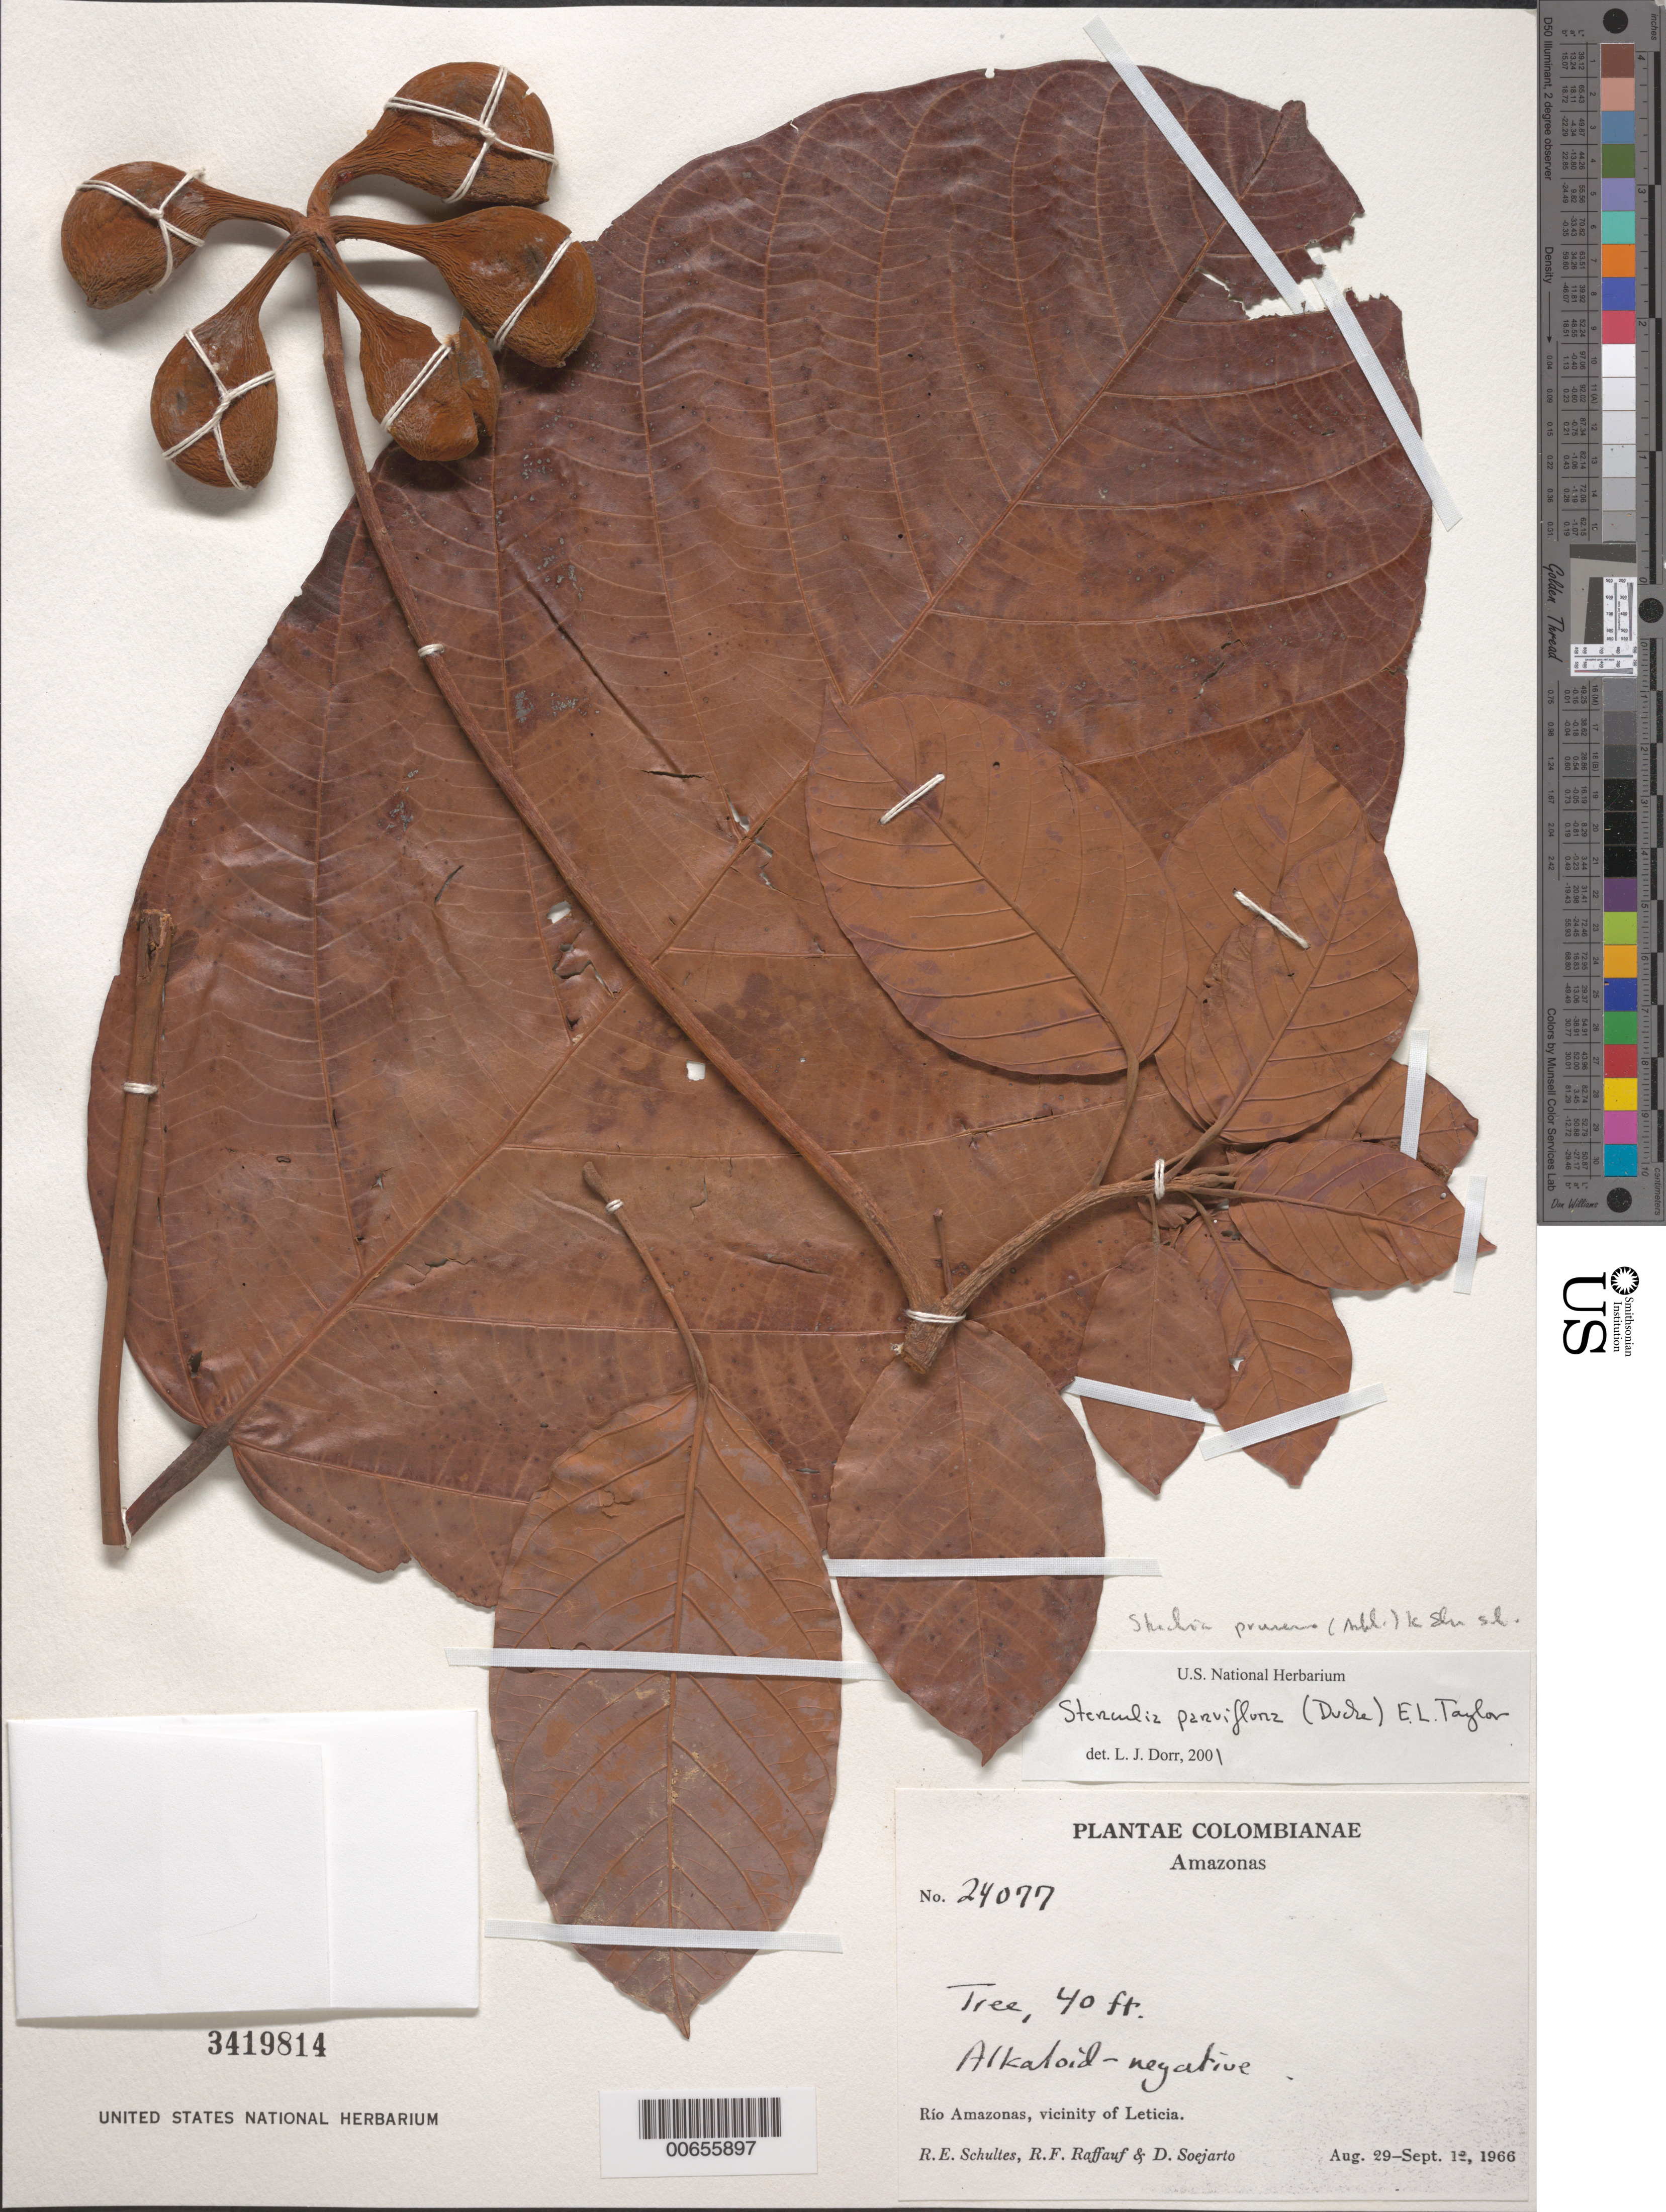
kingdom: Plantae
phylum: Tracheophyta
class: Magnoliopsida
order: Malvales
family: Malvaceae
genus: Sterculia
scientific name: Sterculia parviflora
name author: Roxb.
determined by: Dorr, L. J., (BOT), Smithsonian Institution - National Museum of Natural History (UNITED STATES)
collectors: R. E. Schultes, R. Raffauf & D. D. Soejarto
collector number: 24077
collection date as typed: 29 Aug 1966 to 12 Sep 1966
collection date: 1966-08-29/1966-09-12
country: Colombia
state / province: Amazônas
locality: Rio Amazonas, vicinity of Leticia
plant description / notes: US, ECON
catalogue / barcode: US 3419814